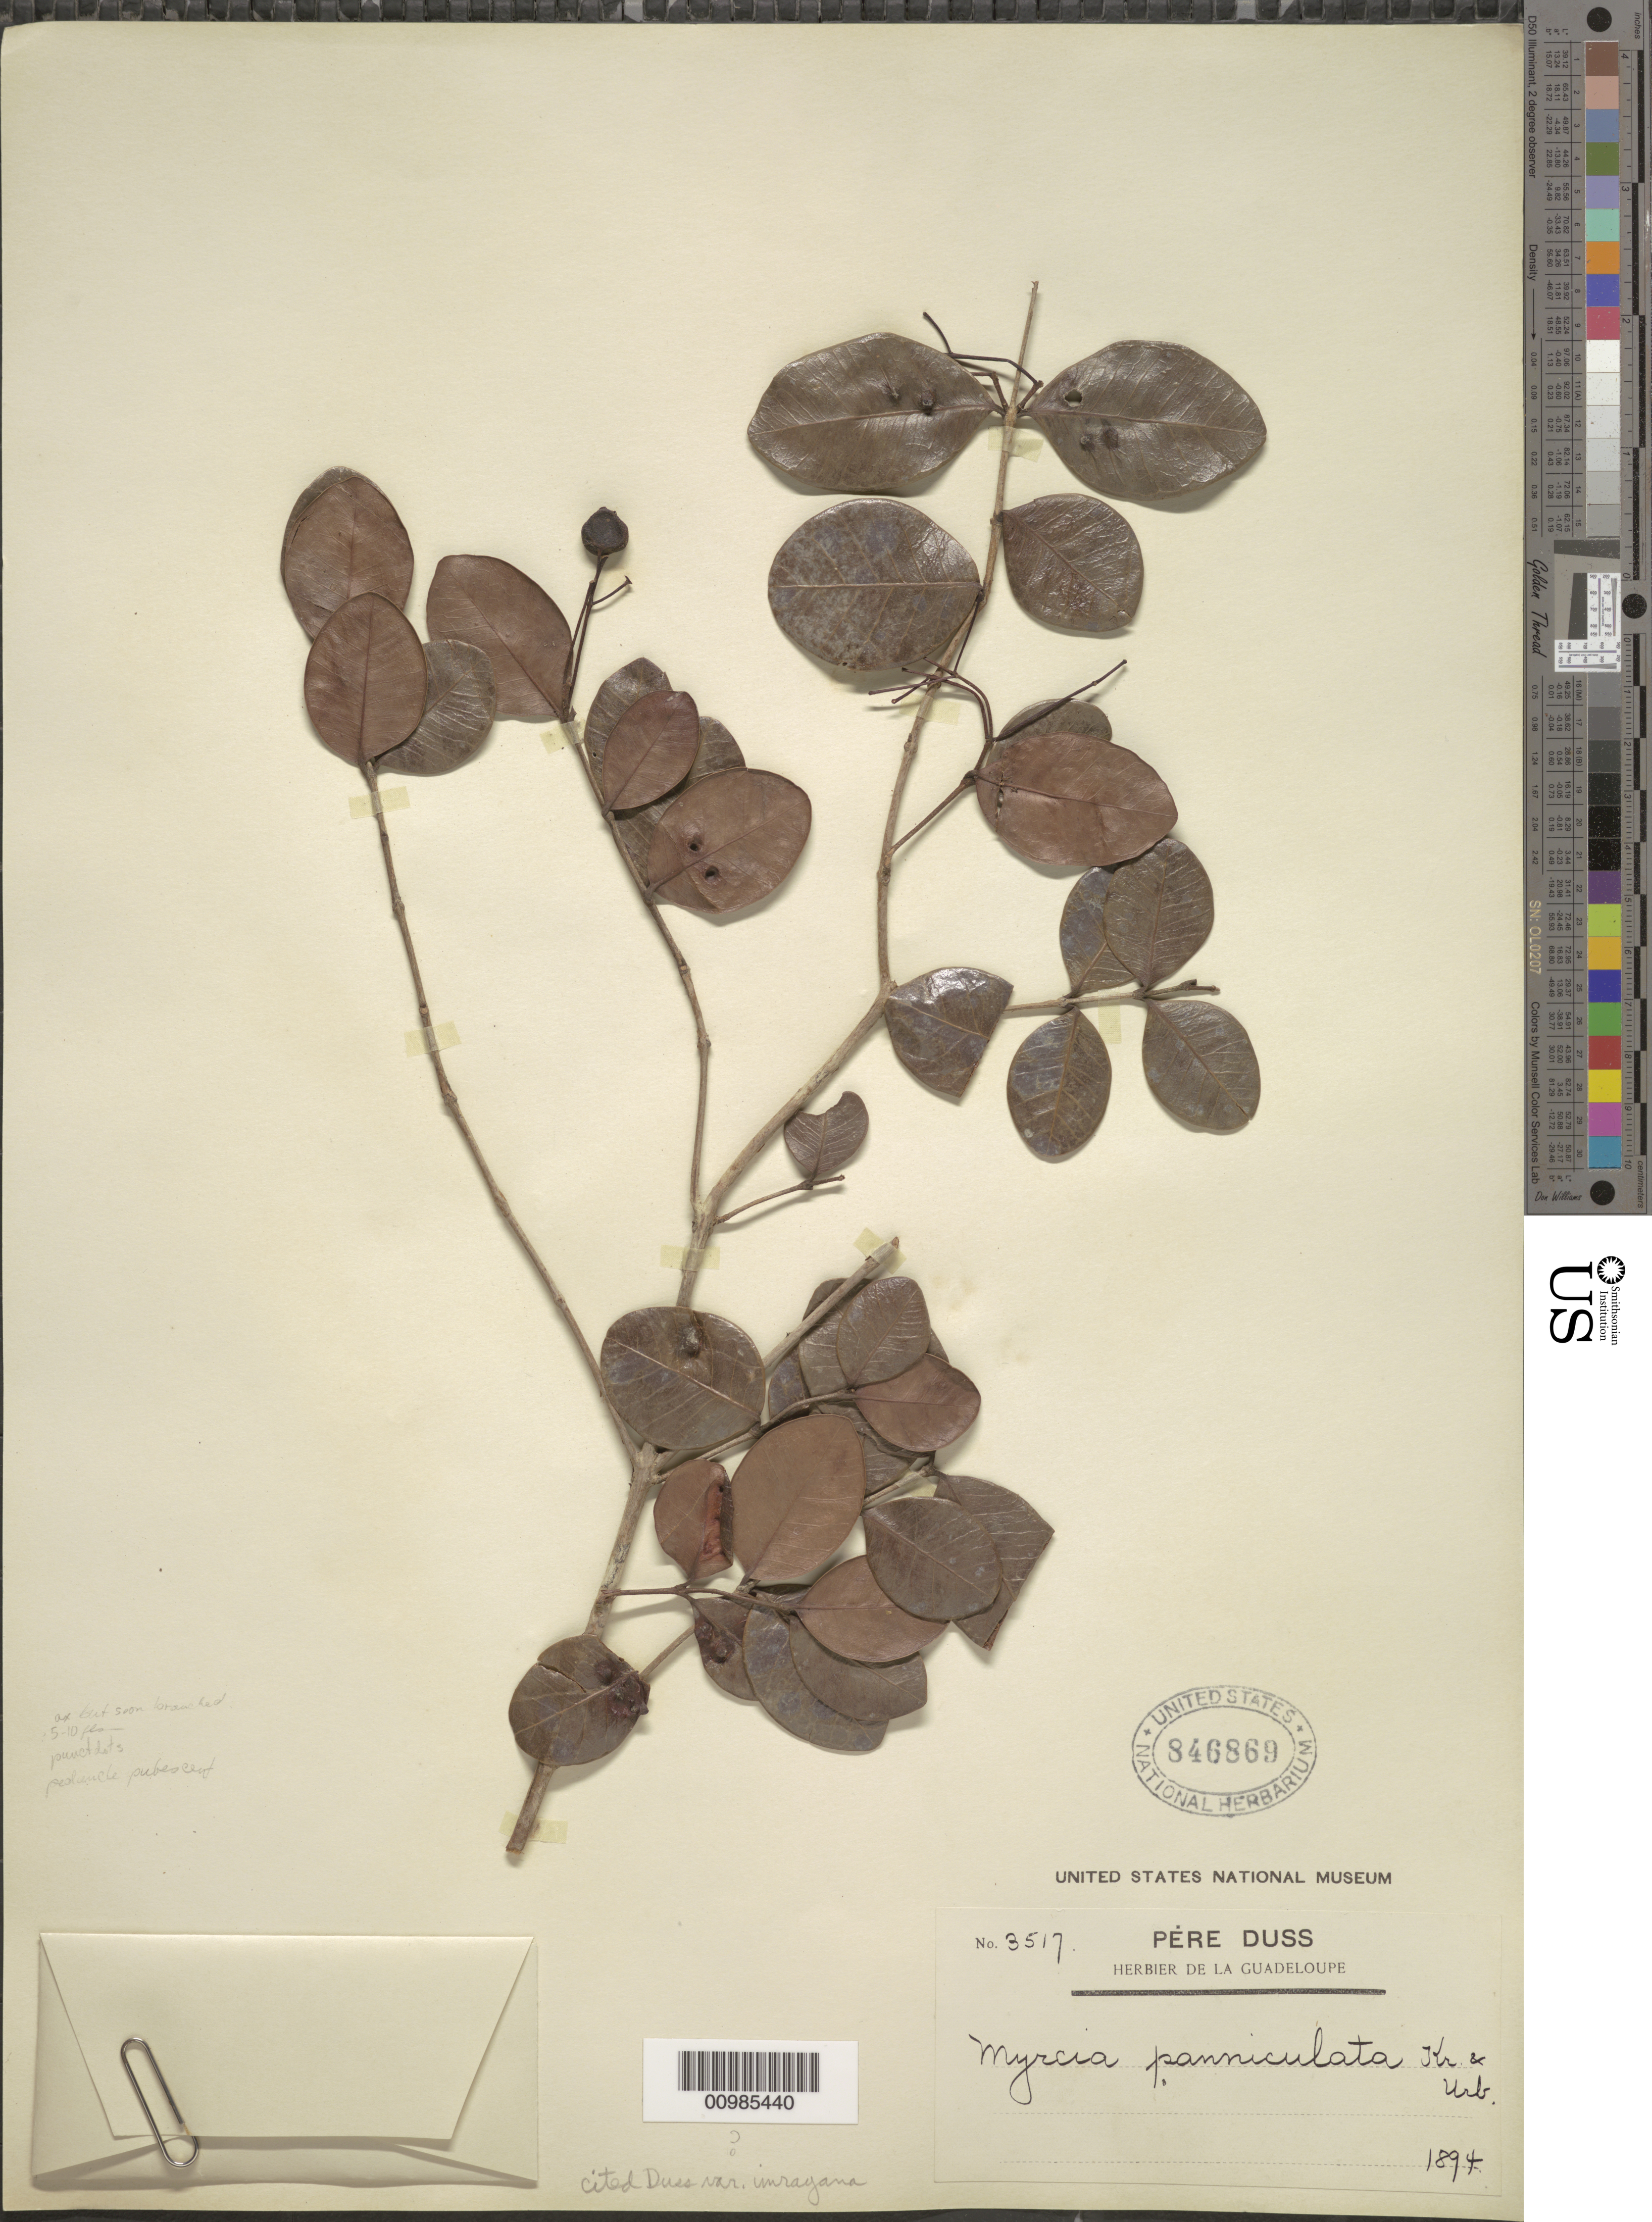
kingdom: Plantae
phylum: Tracheophyta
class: Magnoliopsida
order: Myrtales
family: Myrtaceae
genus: Myrcia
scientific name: Myrcia citrifolia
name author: (Aubl.) Urb.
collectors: Père Duss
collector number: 3517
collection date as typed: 1894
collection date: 1894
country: Guadeloupe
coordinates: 0 N, 0 E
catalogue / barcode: US 846869